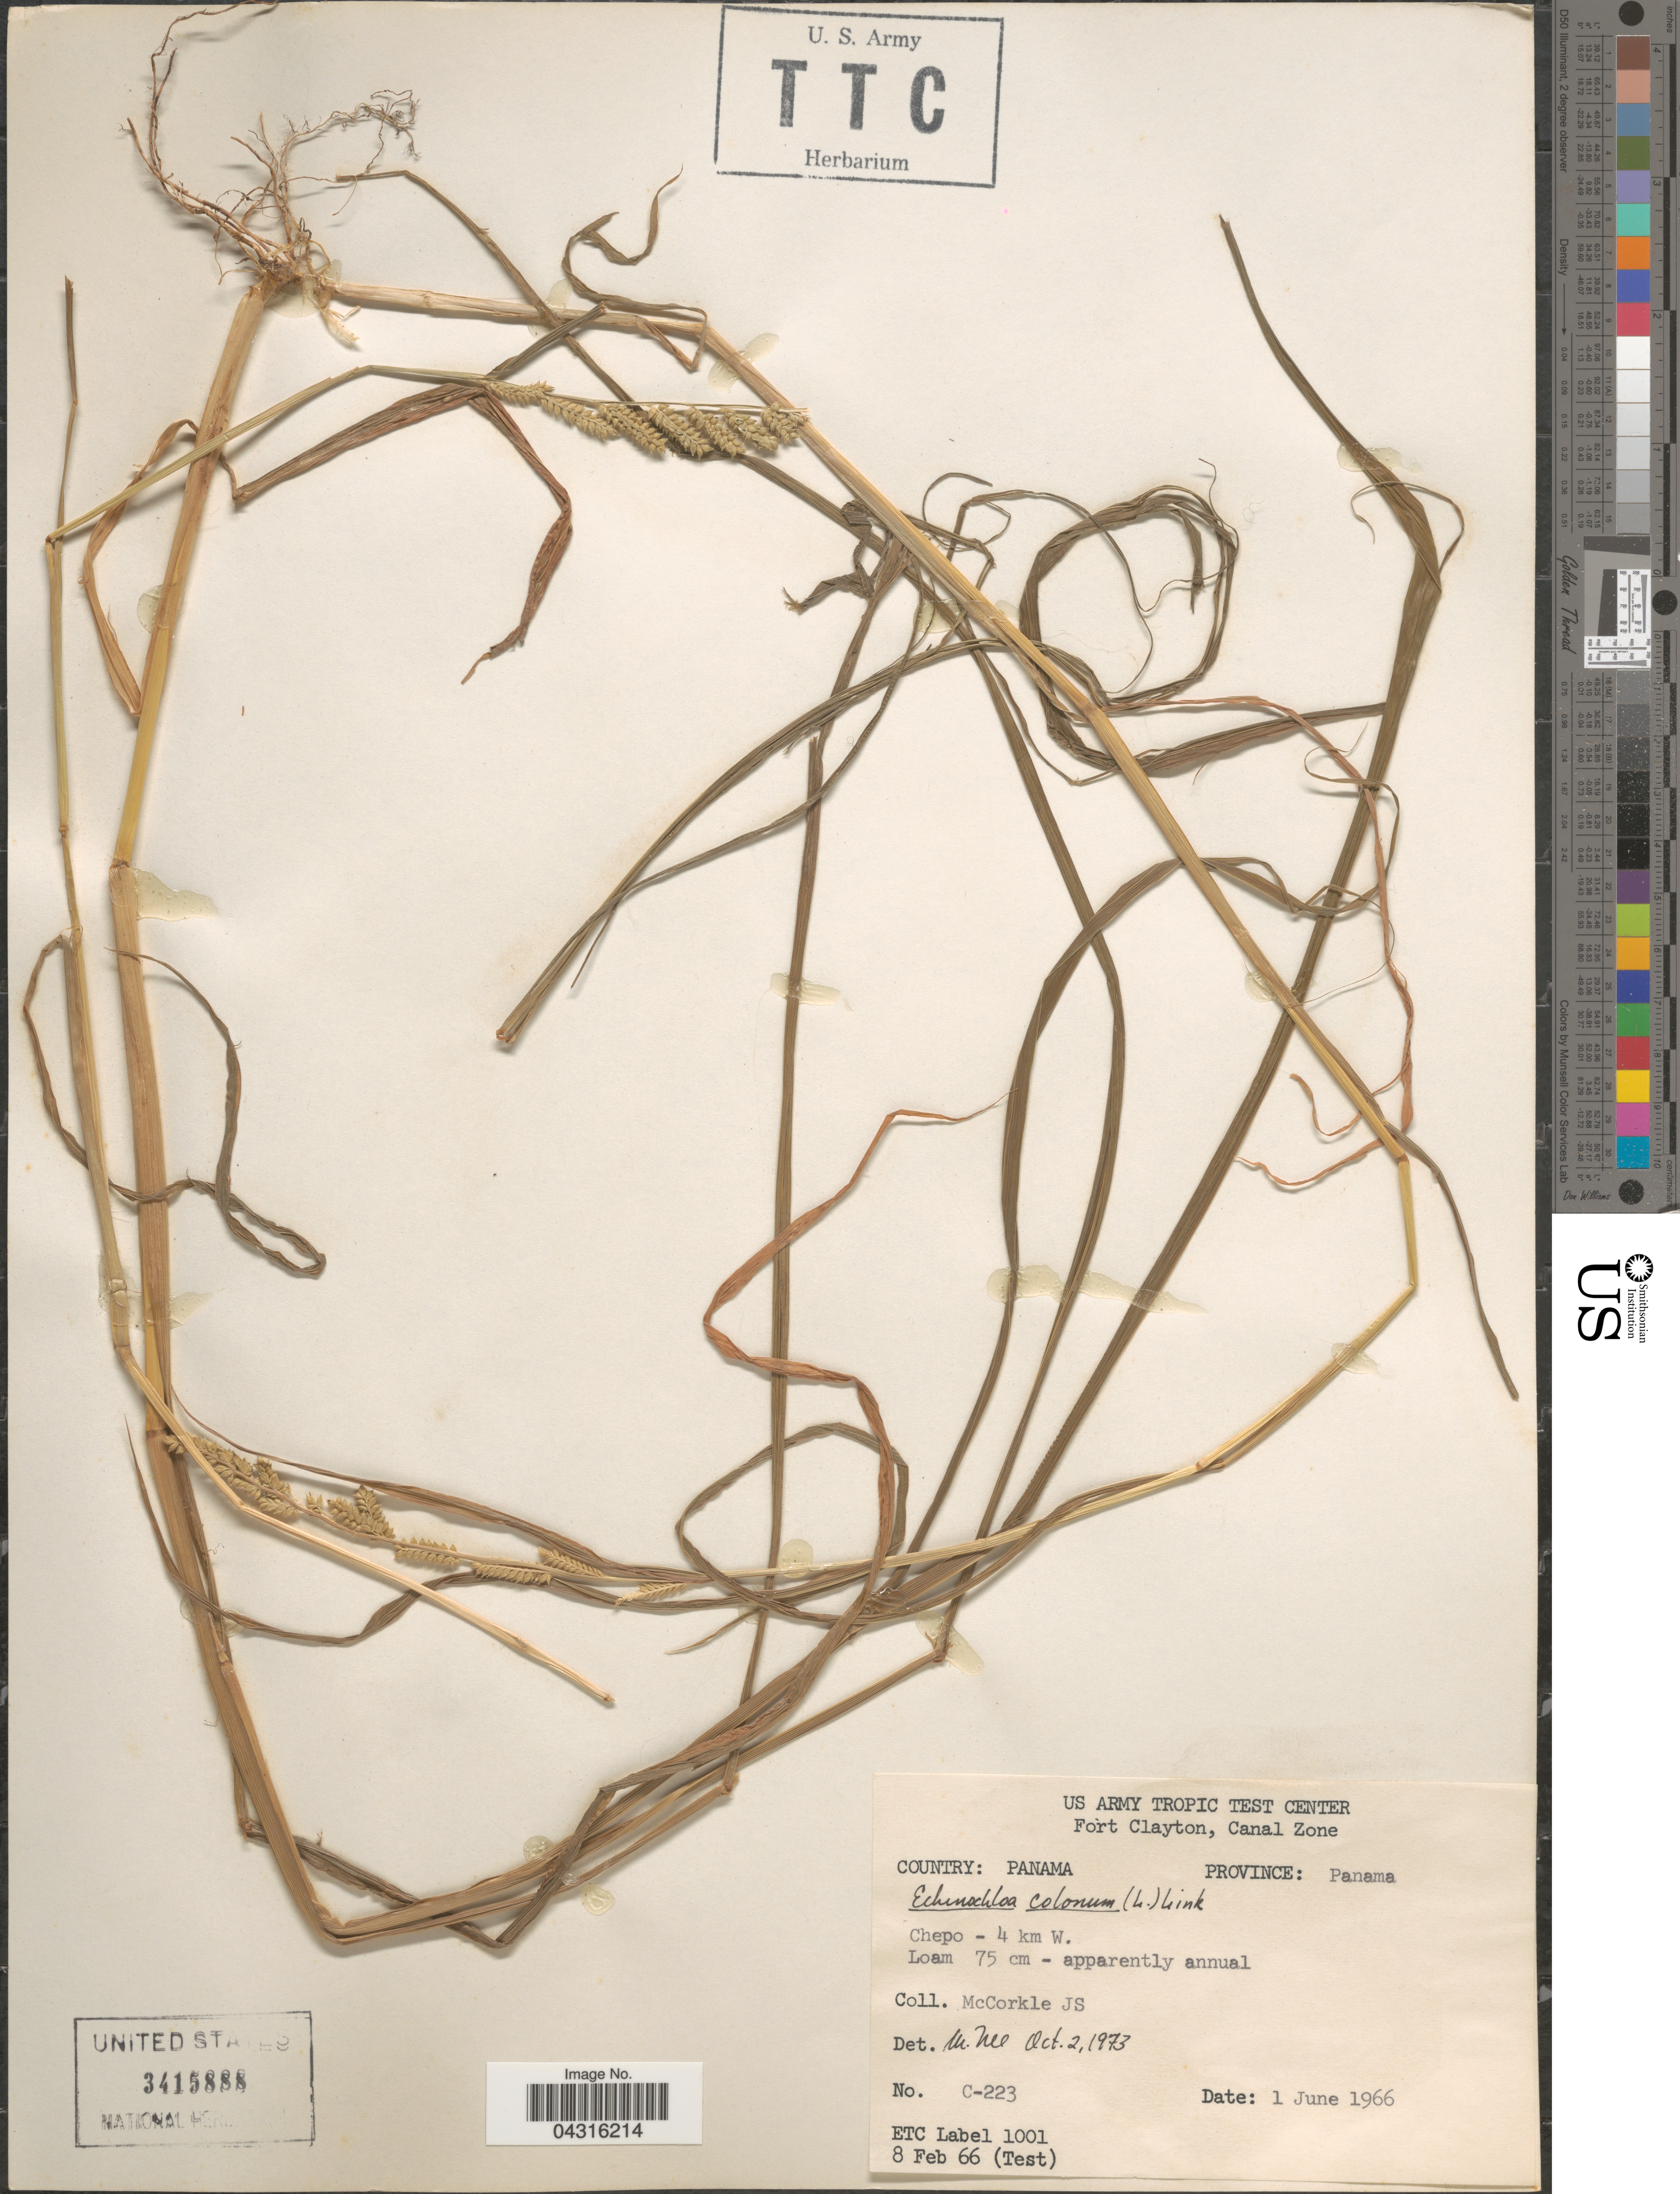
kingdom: Plantae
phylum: Tracheophyta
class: Liliopsida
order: Poales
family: Poaceae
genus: Echinochloa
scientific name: Echinochloa colona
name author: (L.) Link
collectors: J. McCorkle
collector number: C-223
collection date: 1966-06-01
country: Panama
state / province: Panamá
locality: US Army Tropic Test Center. Fort Clayton, Canal Zone. Chepo - 4 km W.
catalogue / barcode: US 3415888